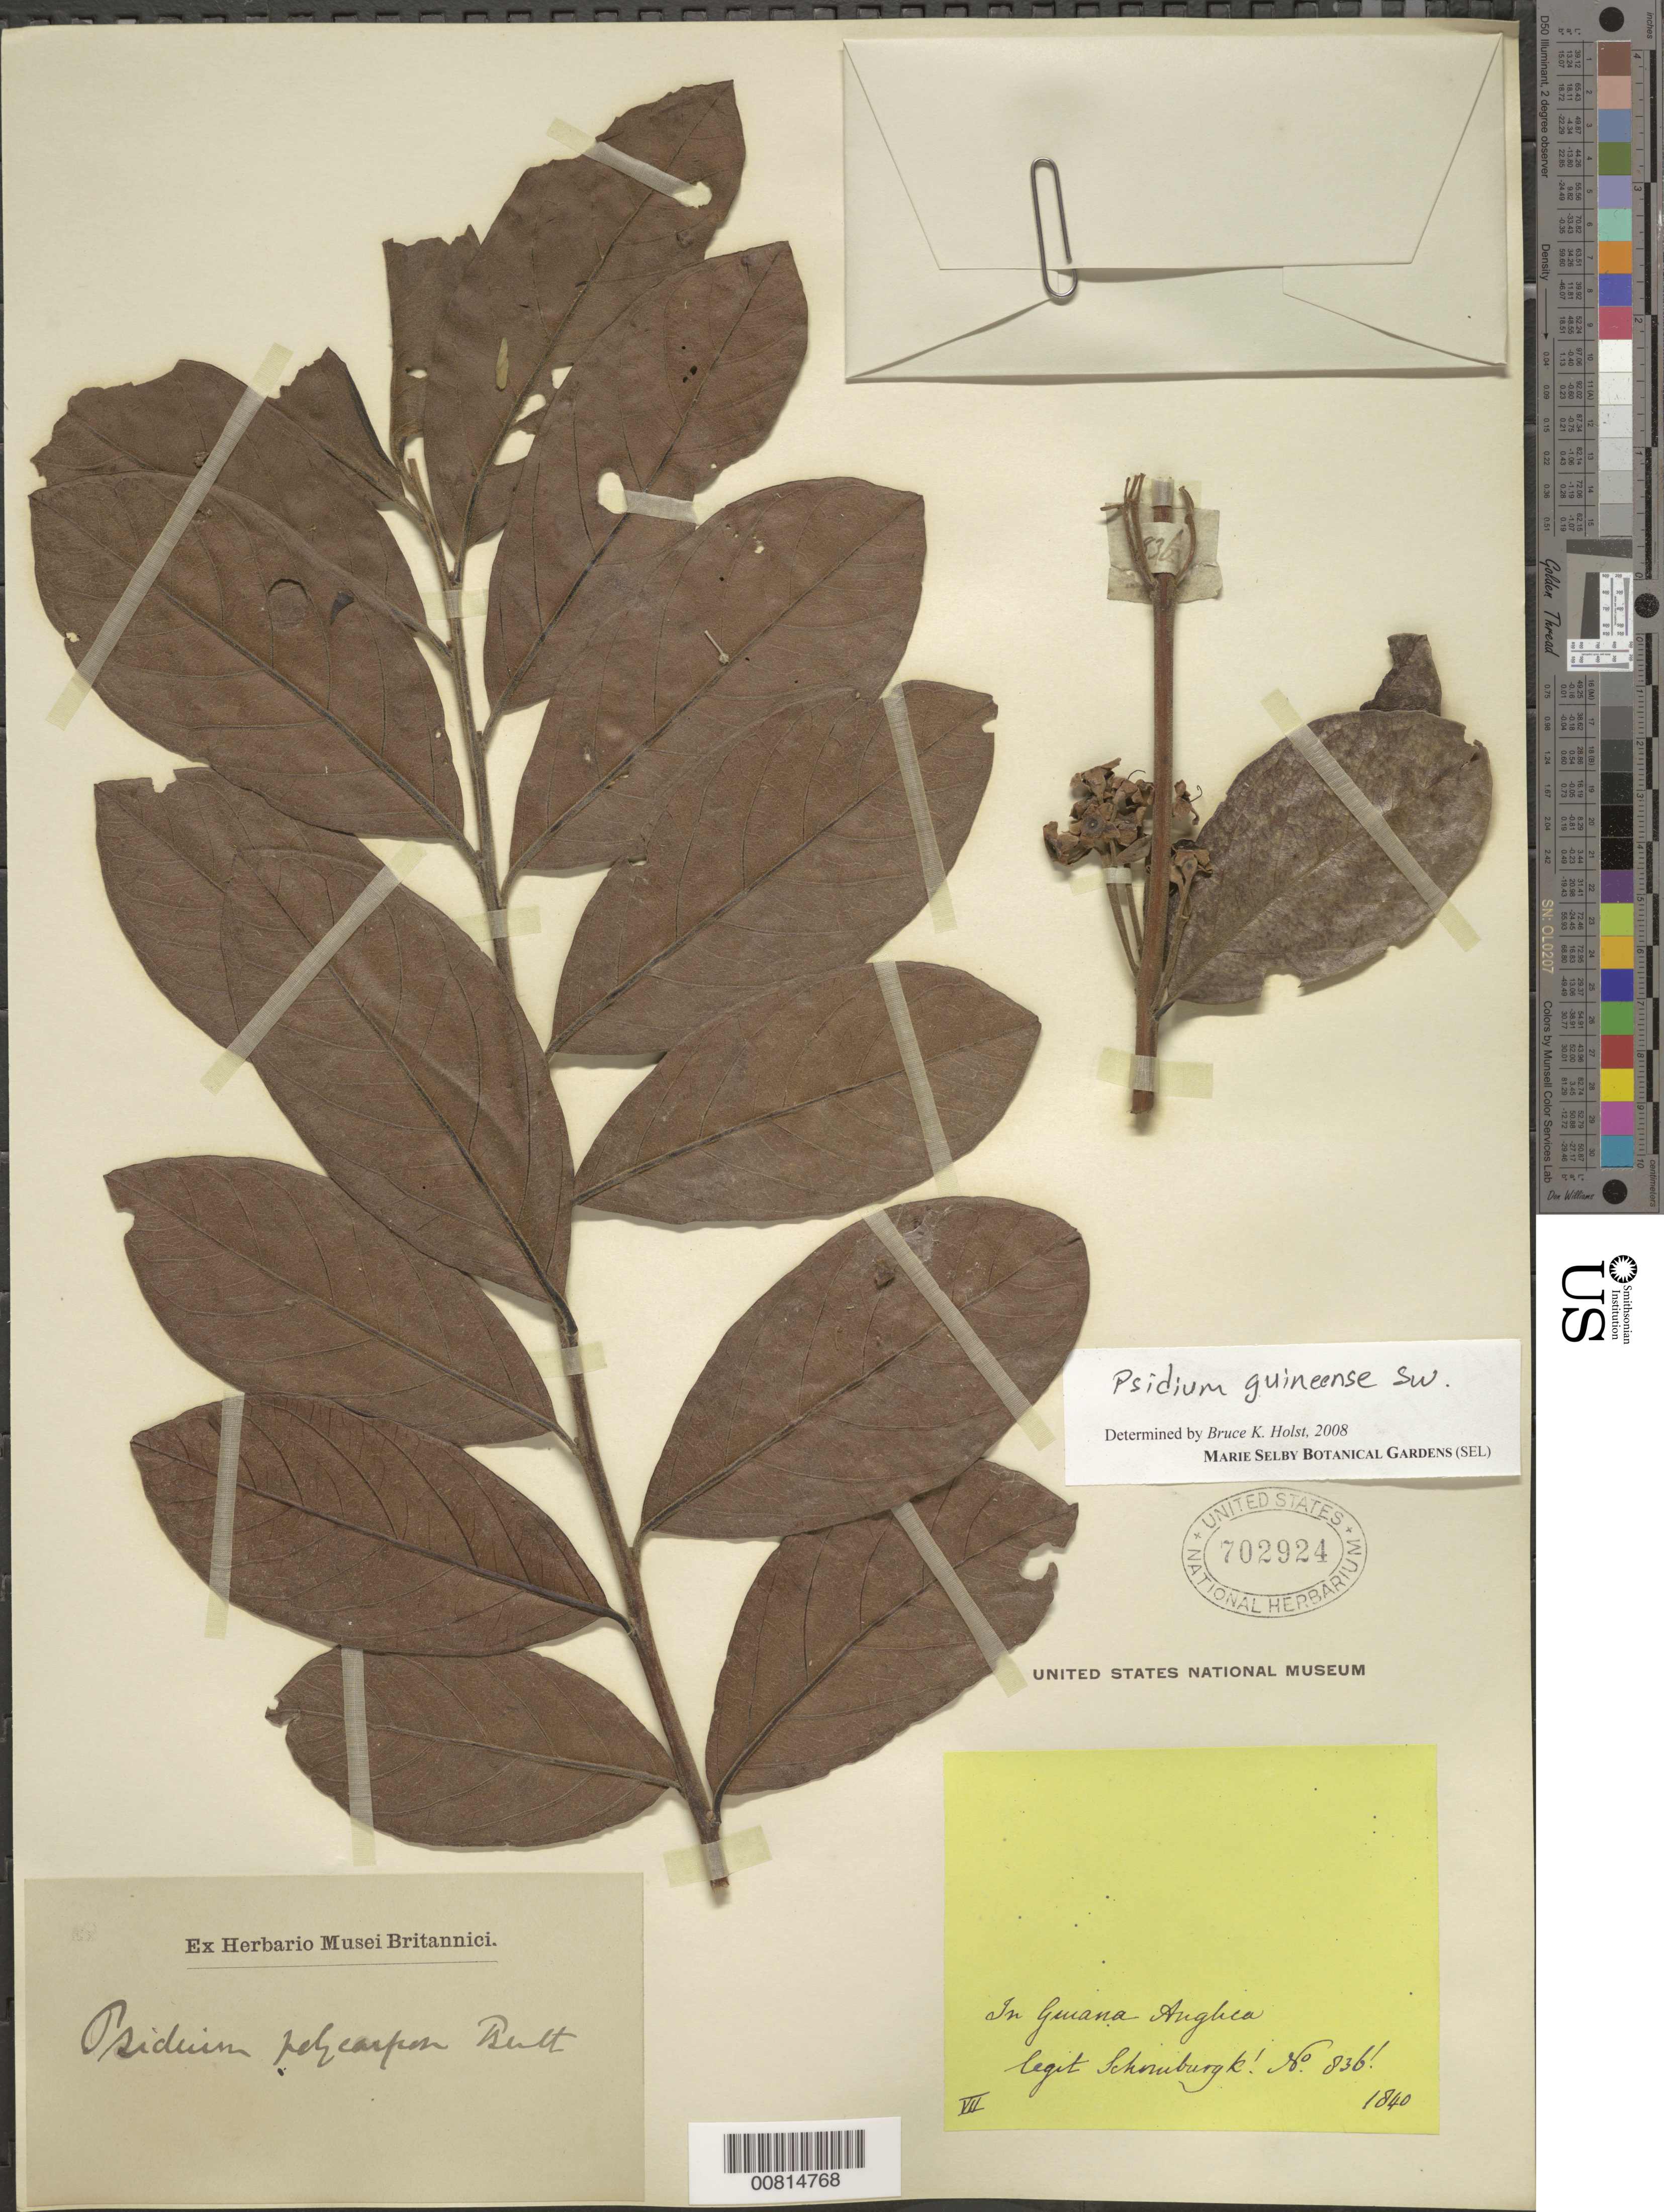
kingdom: Plantae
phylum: Tracheophyta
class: Magnoliopsida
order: Myrtales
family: Myrtaceae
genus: Psidium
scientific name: Psidium guineense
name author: Sw.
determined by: Holst, Bruce K.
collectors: -- Schomburgk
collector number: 836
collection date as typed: July 1840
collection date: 1840-07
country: Guyana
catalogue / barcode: US 702924